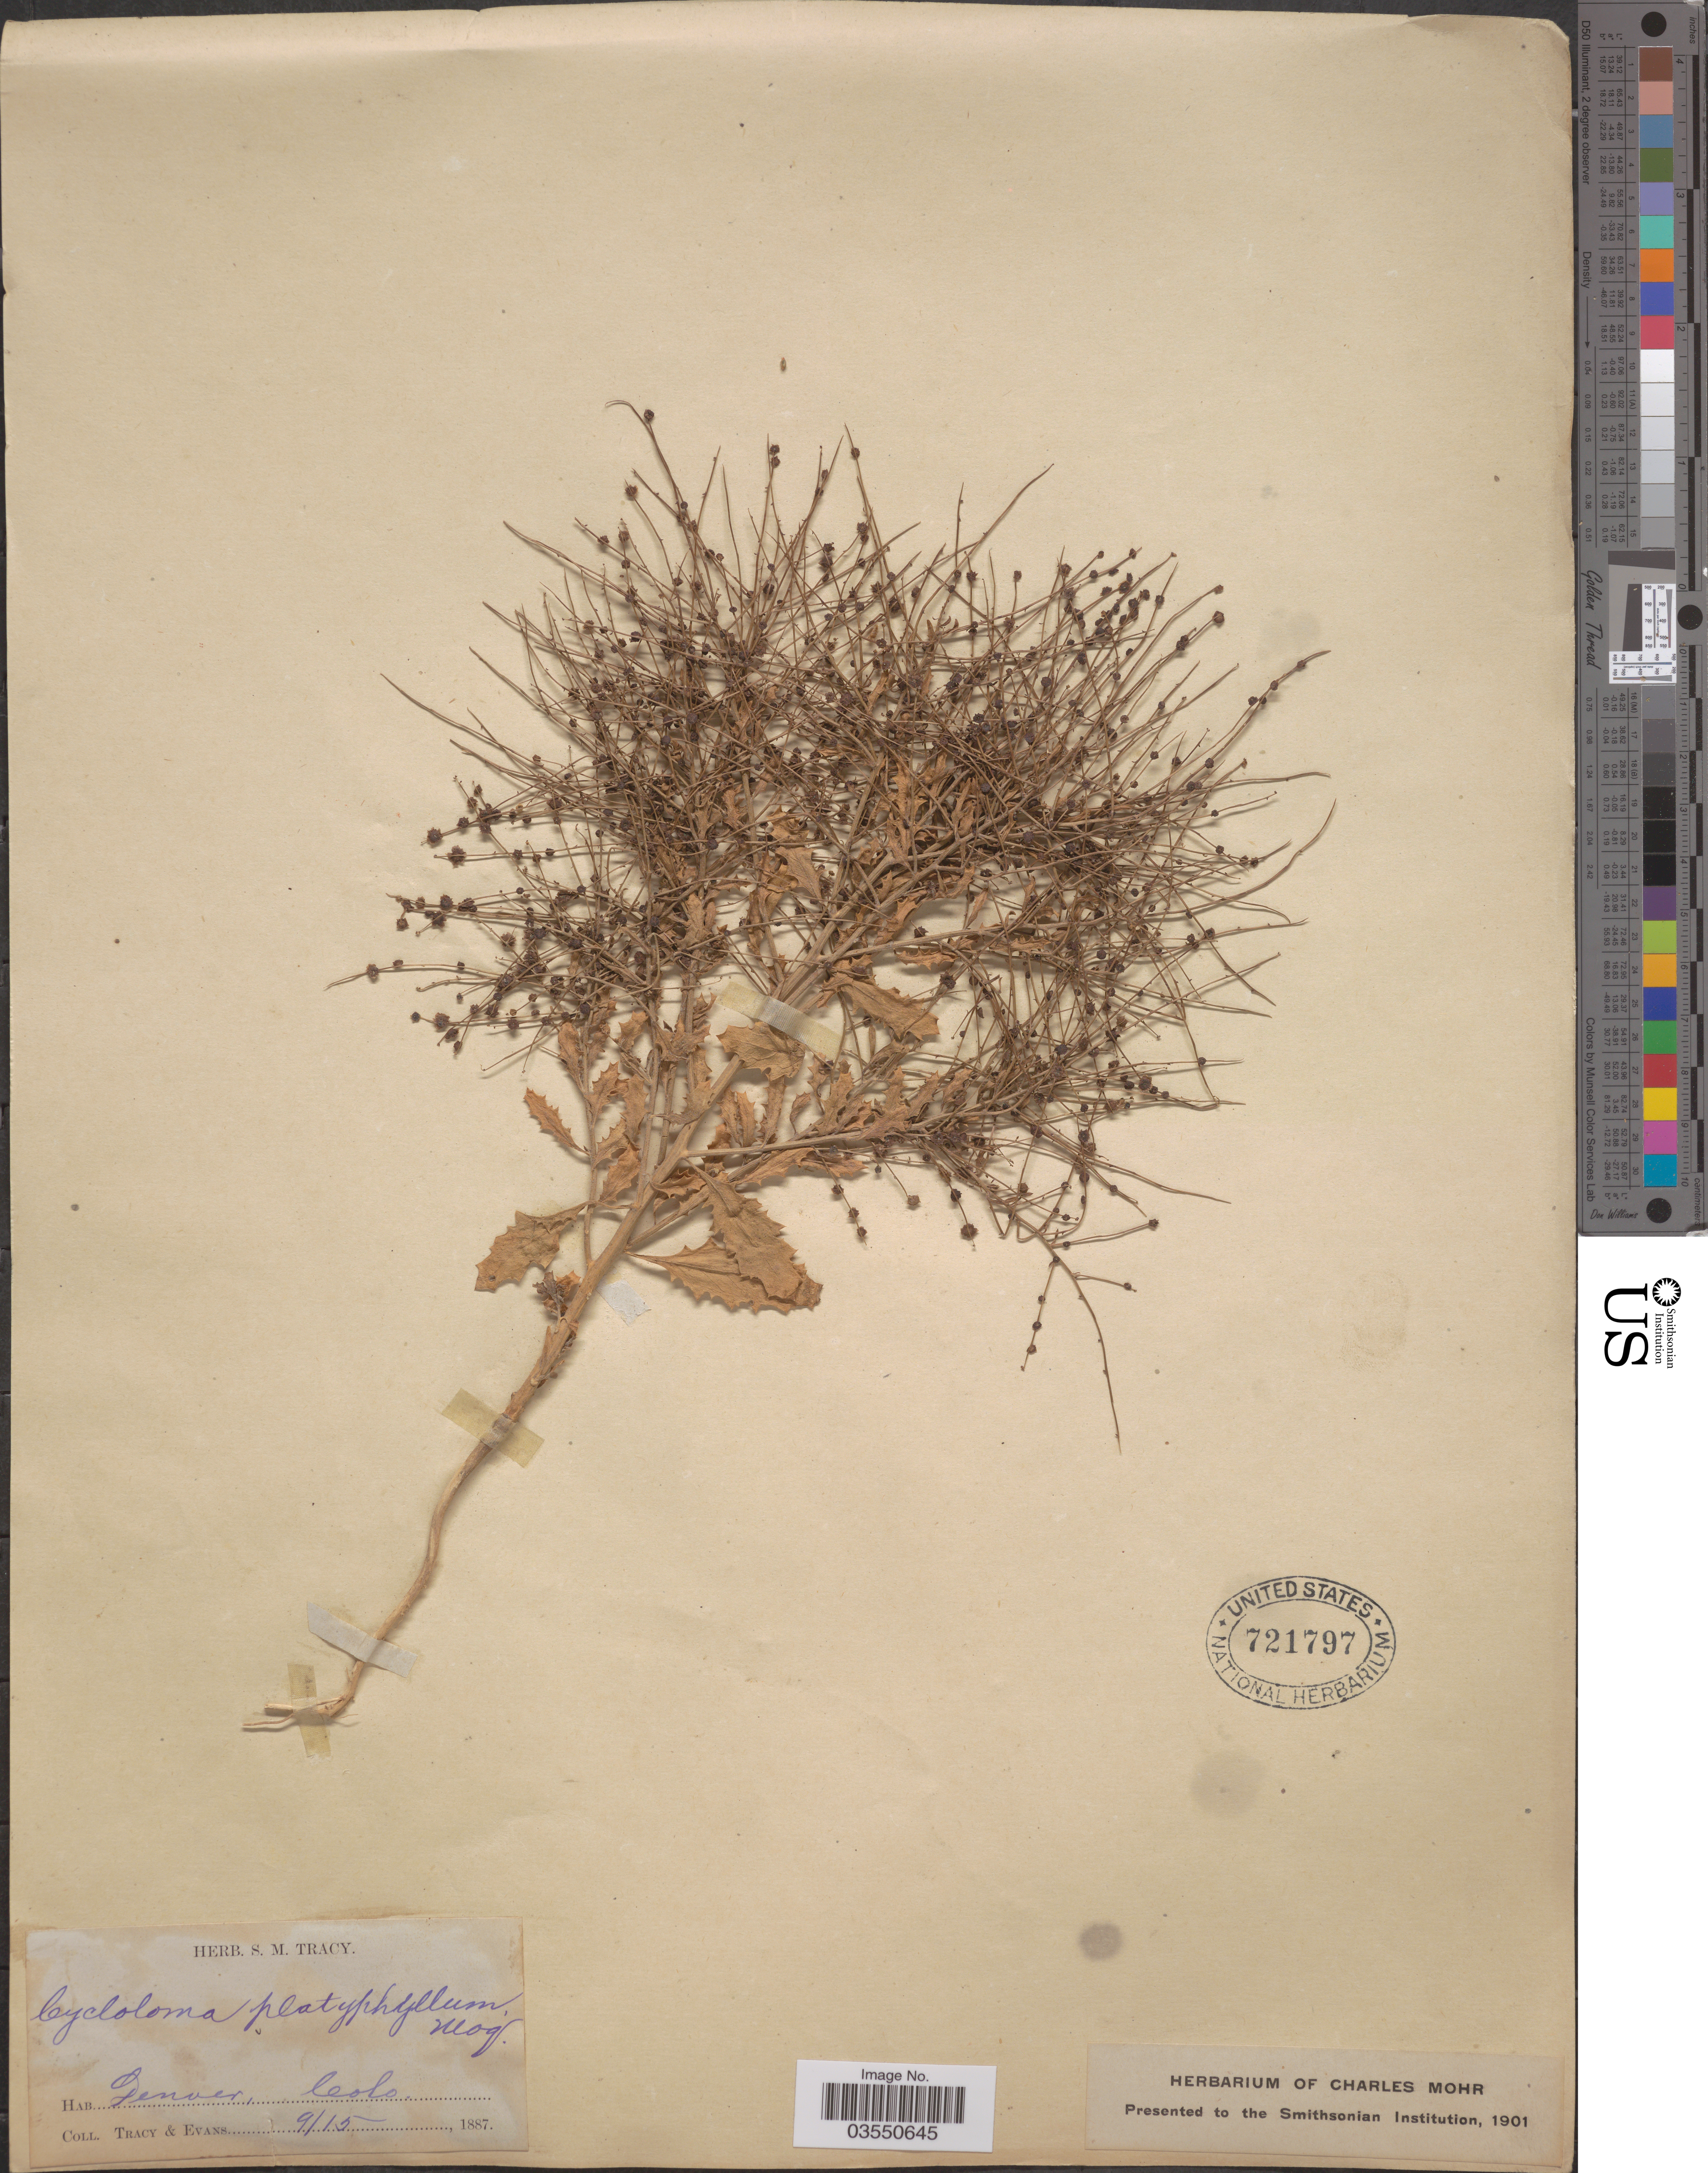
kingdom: Plantae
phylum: Tracheophyta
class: Magnoliopsida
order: Caryophyllales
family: Amaranthaceae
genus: Dysphania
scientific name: Dysphania atriplicifolia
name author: (Spreng.) G. Kadereit et al.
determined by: U.S. National Herbarium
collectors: S. M. Tracy & -- Evans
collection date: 1887-09-15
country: United States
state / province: Colorado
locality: Denver.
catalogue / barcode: US 721797